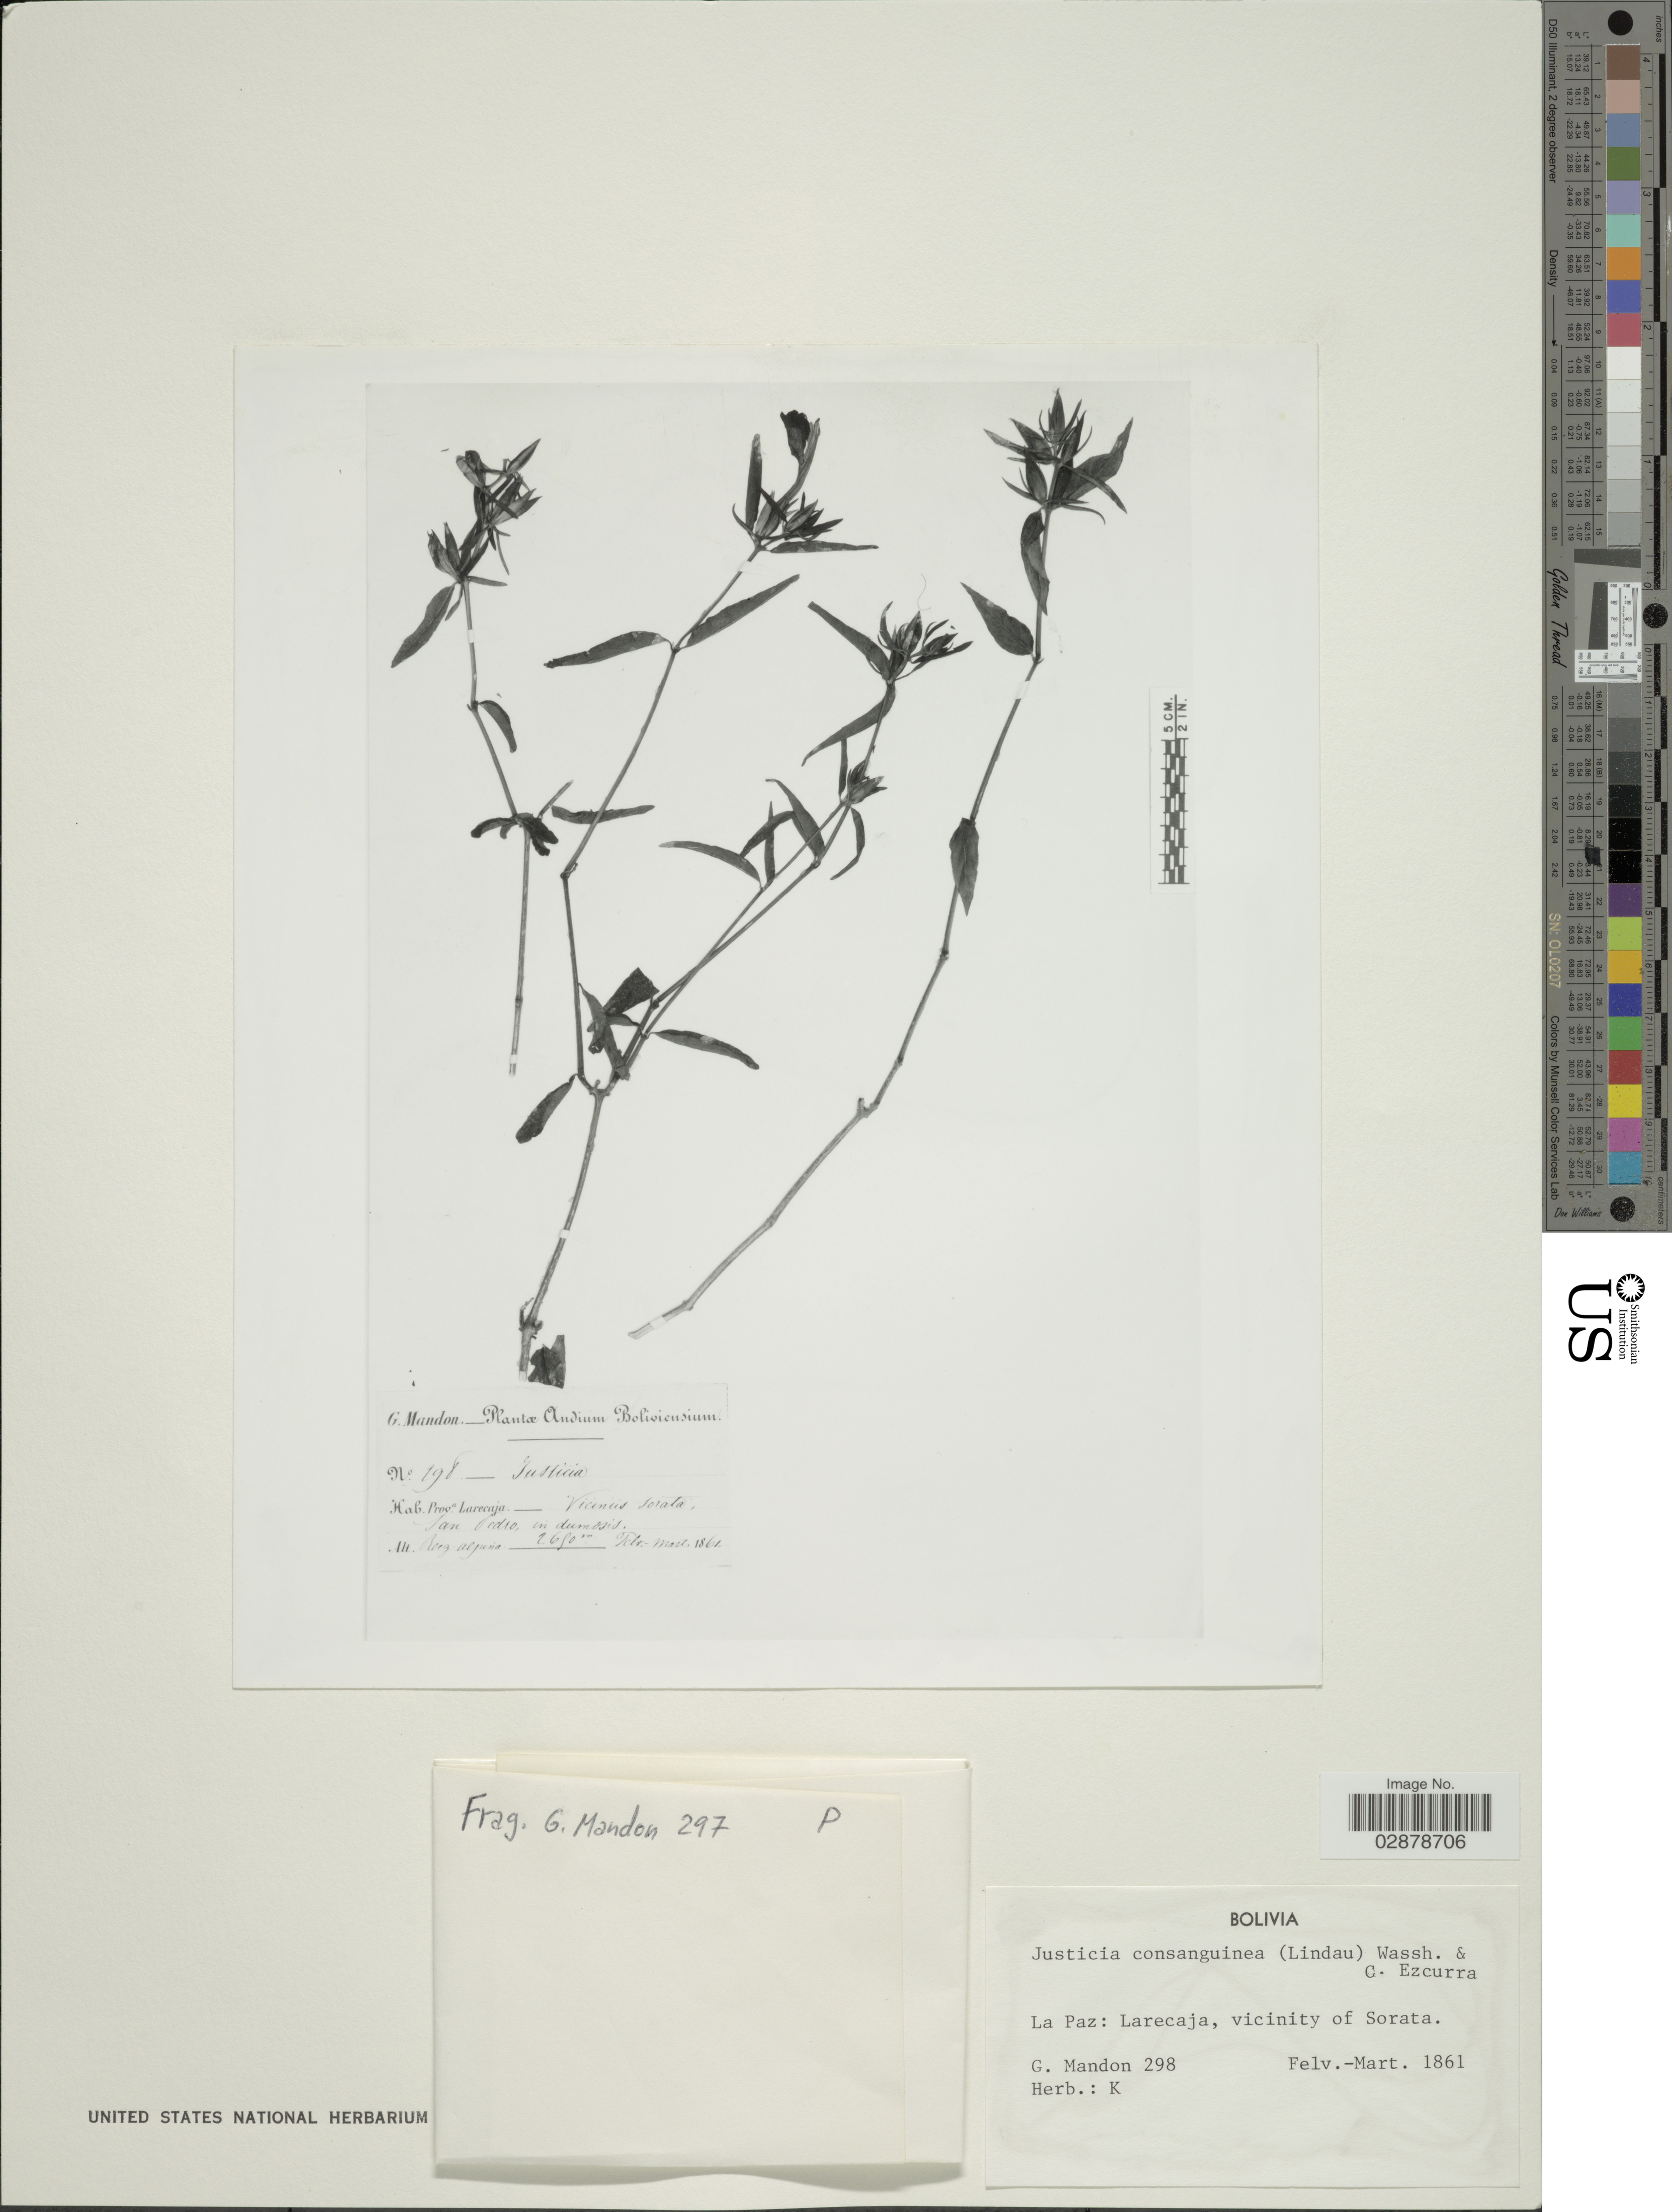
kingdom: Plantae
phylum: Tracheophyta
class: Magnoliopsida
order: Lamiales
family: Acanthaceae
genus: Justicia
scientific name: Justicia consanguinea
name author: (Lindau) Wassh. & C. Ezcurra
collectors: G. Mandon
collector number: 298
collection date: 1861-02/1861-03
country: Bolivia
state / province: La Paz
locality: La Paz: Larecaja, vicinity of Sorata, San Pedro.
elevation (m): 2650